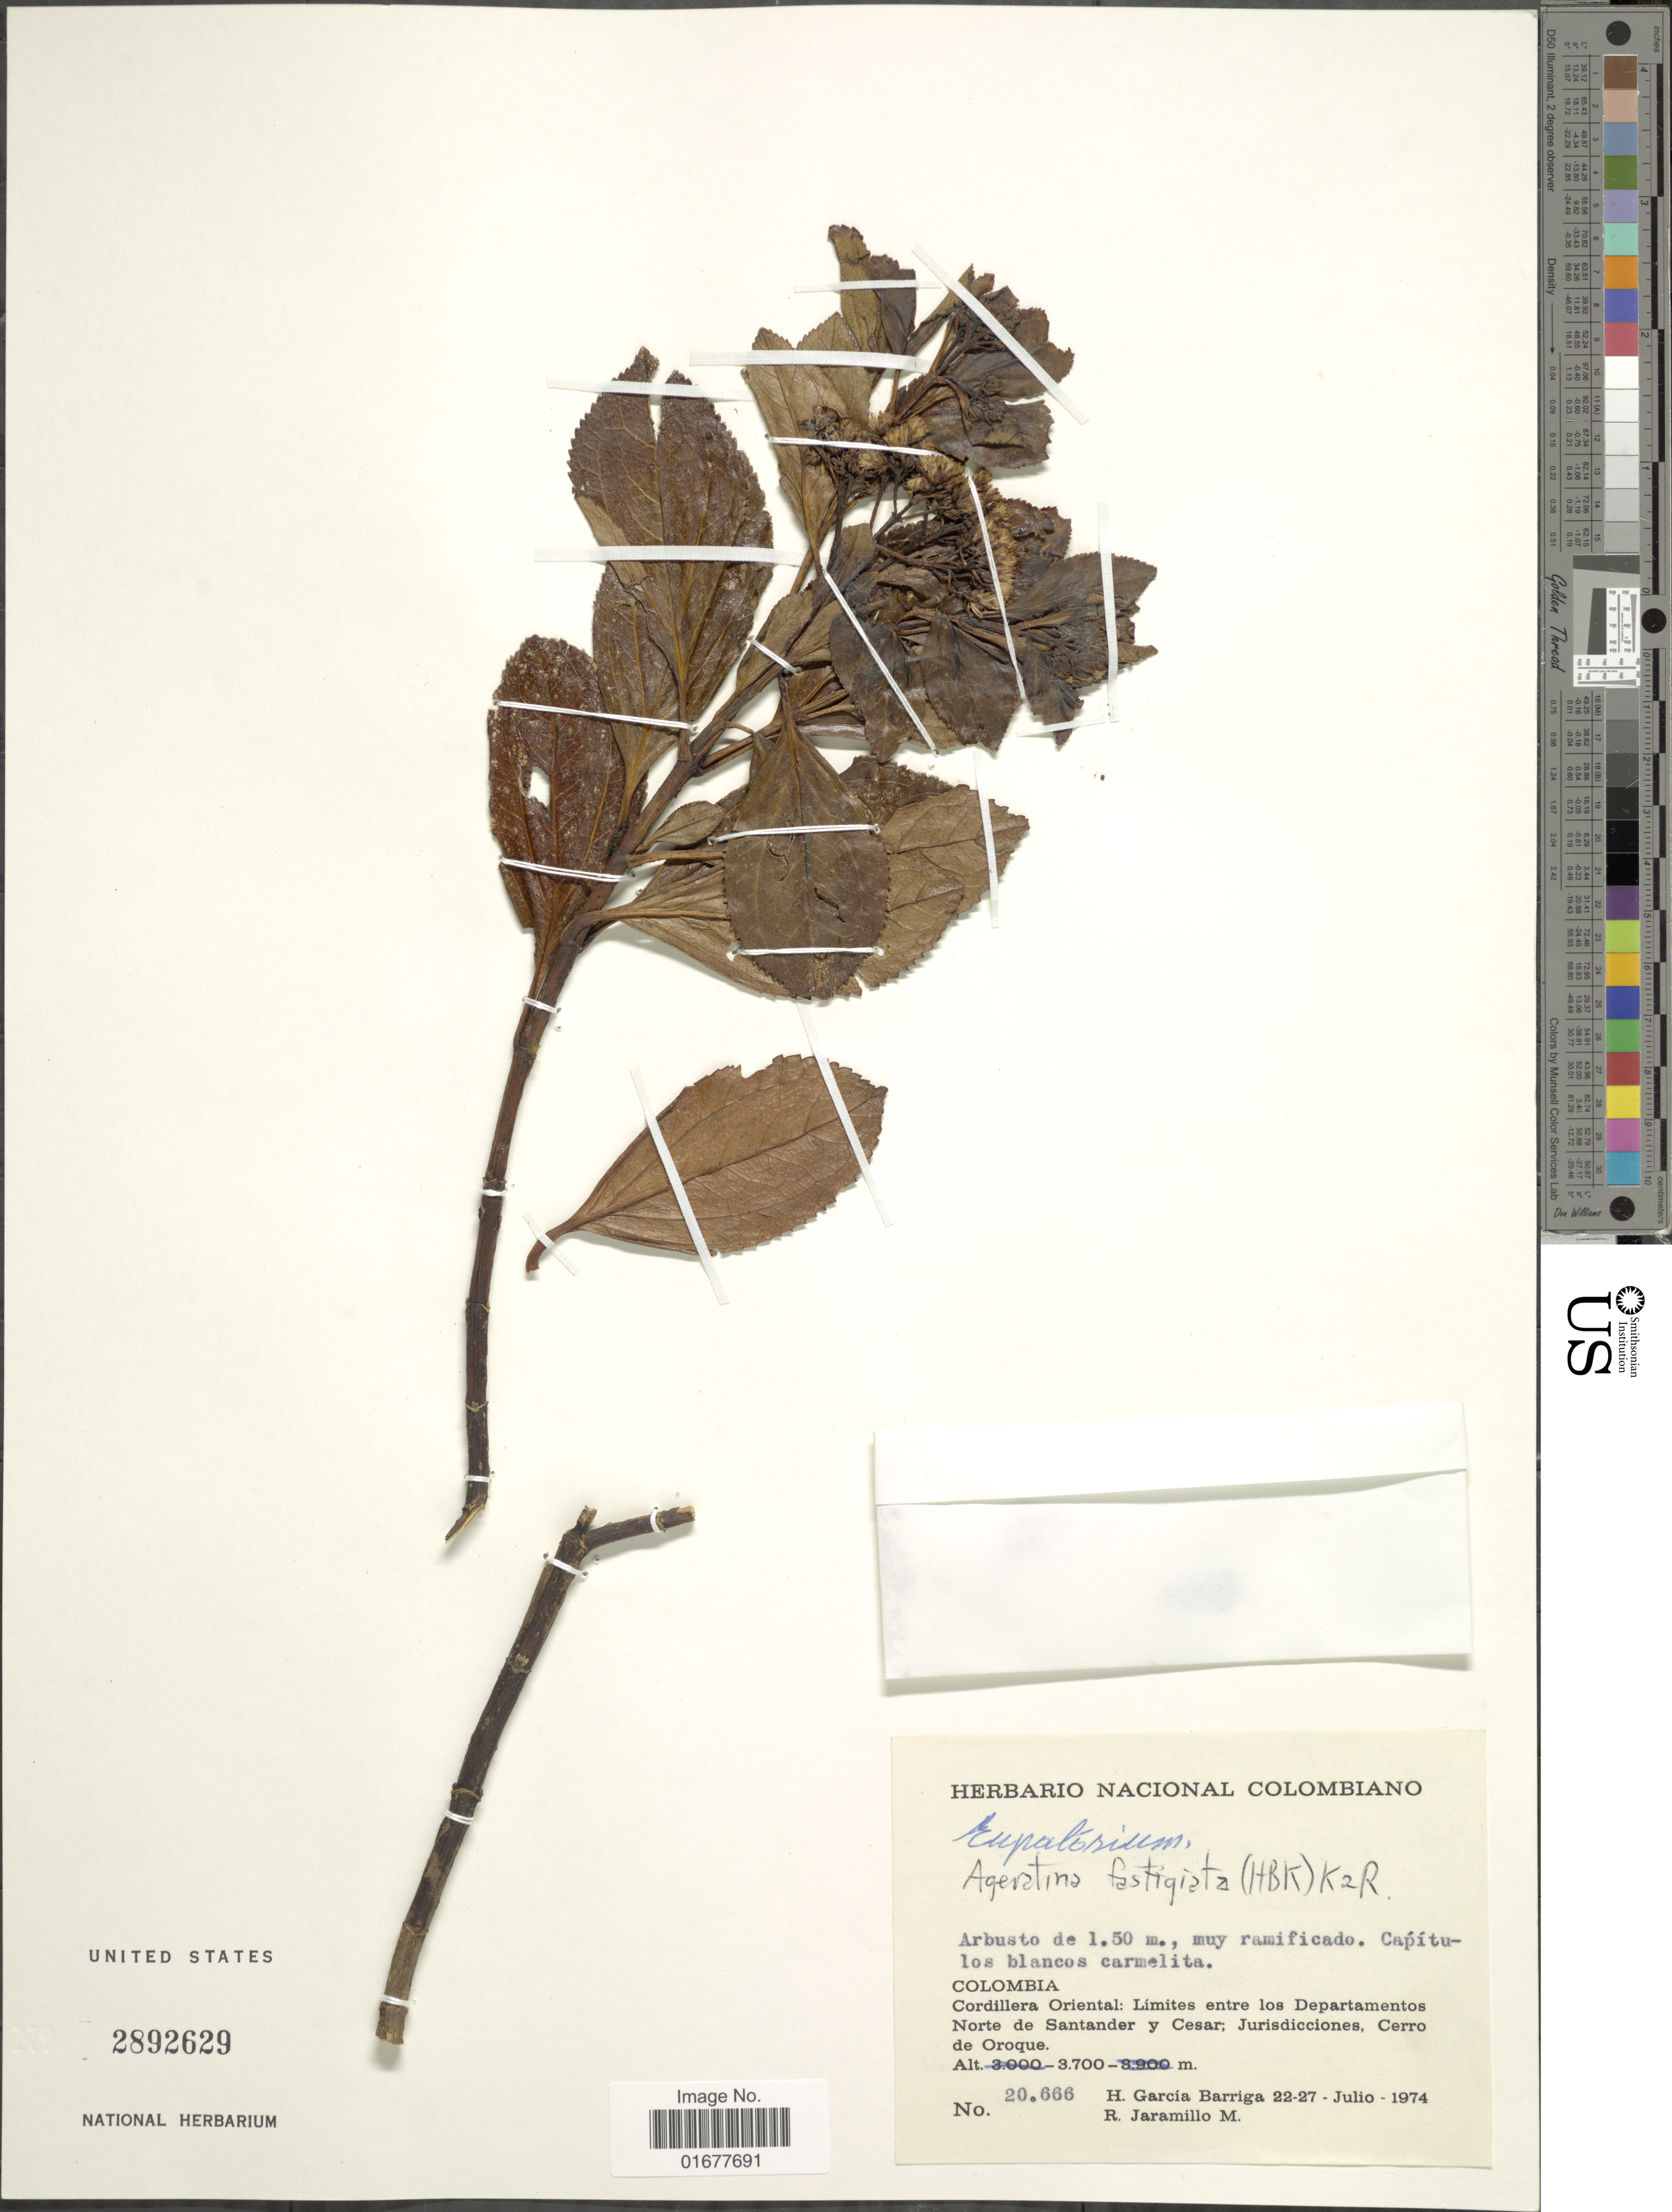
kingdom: Plantae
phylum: Tracheophyta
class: Magnoliopsida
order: Asterales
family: Asteraceae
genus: Ageratina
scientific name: Ageratina tinifolia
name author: (Kunth) R.M. King & H. Rob.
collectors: H. García Barriga & R. Jaramillo M.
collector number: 20666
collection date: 1974-07-22/1974-07-27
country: Colombia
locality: Cordillera Oriental: Limites entre los Departamentos Norte de Santander y Cesar; Jurisdicciones, Cerro de Oroque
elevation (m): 3700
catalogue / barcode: US 2892629